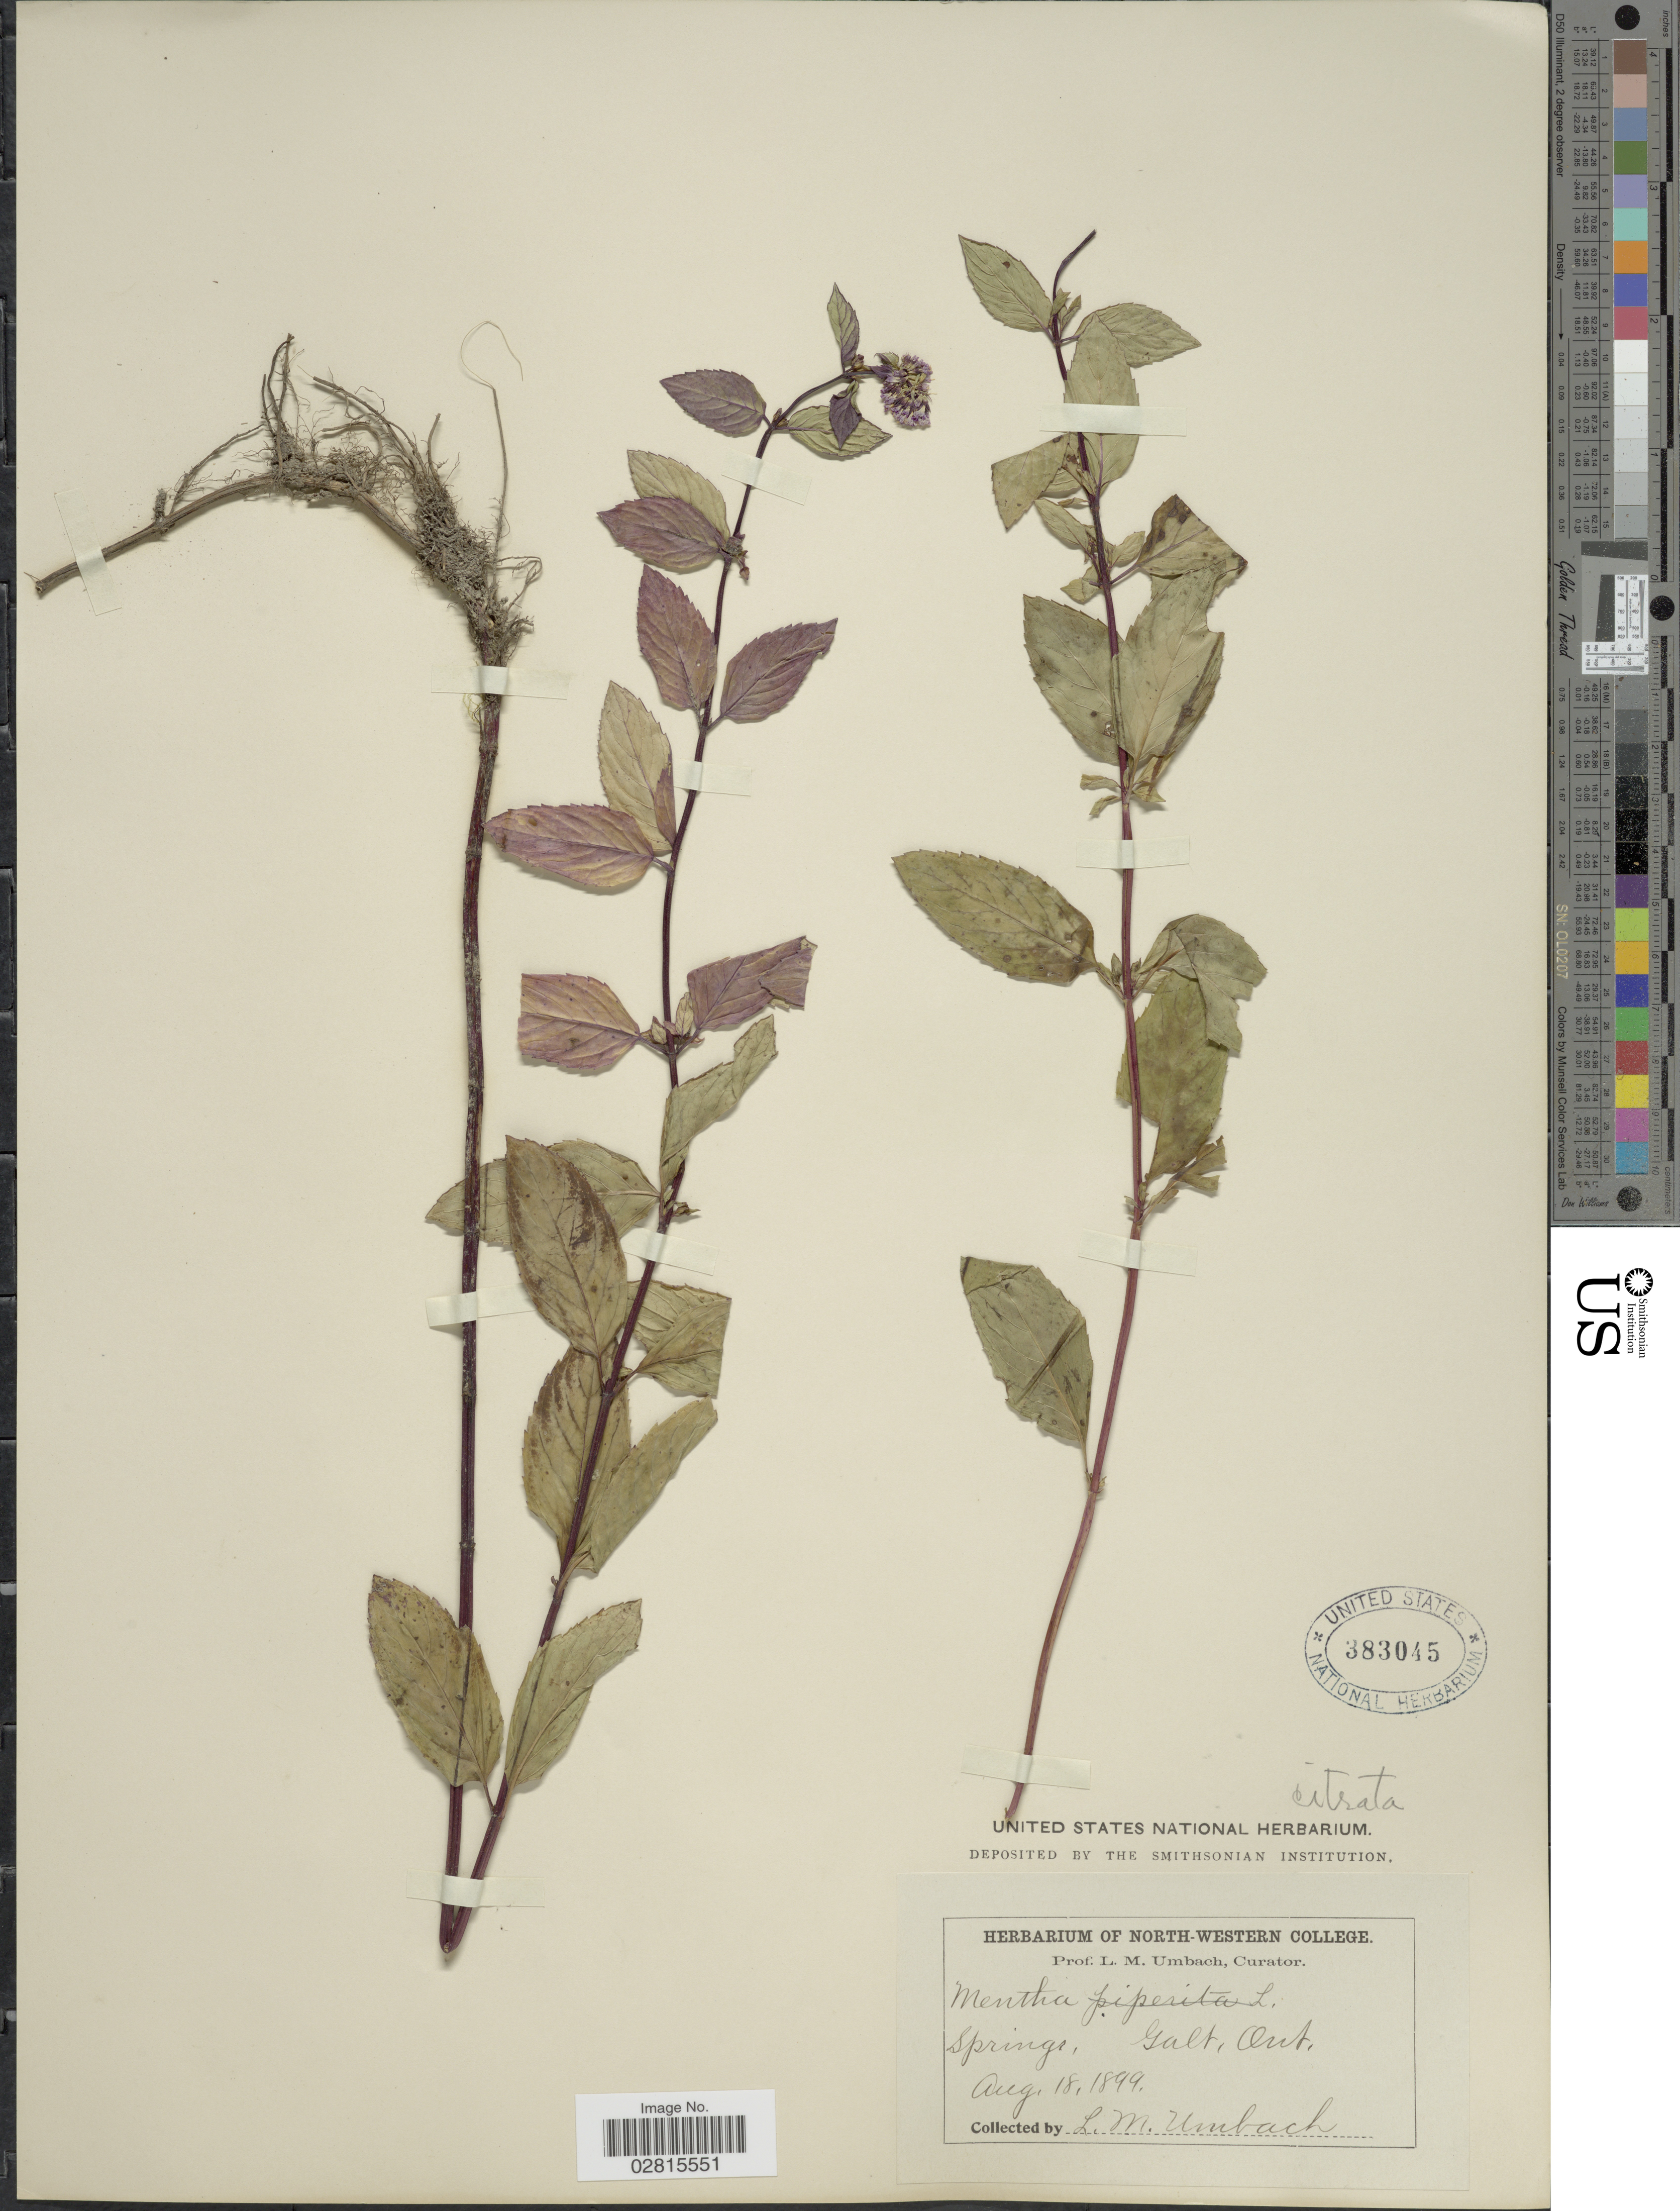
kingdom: Plantae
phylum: Tracheophyta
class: Magnoliopsida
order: Lamiales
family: Lamiaceae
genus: Mentha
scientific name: Mentha citrata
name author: Ehrh.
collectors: L. M. Umbach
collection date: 1899-08-18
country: Canada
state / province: Ontario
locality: Springs, Galt, Ont.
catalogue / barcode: US 383045